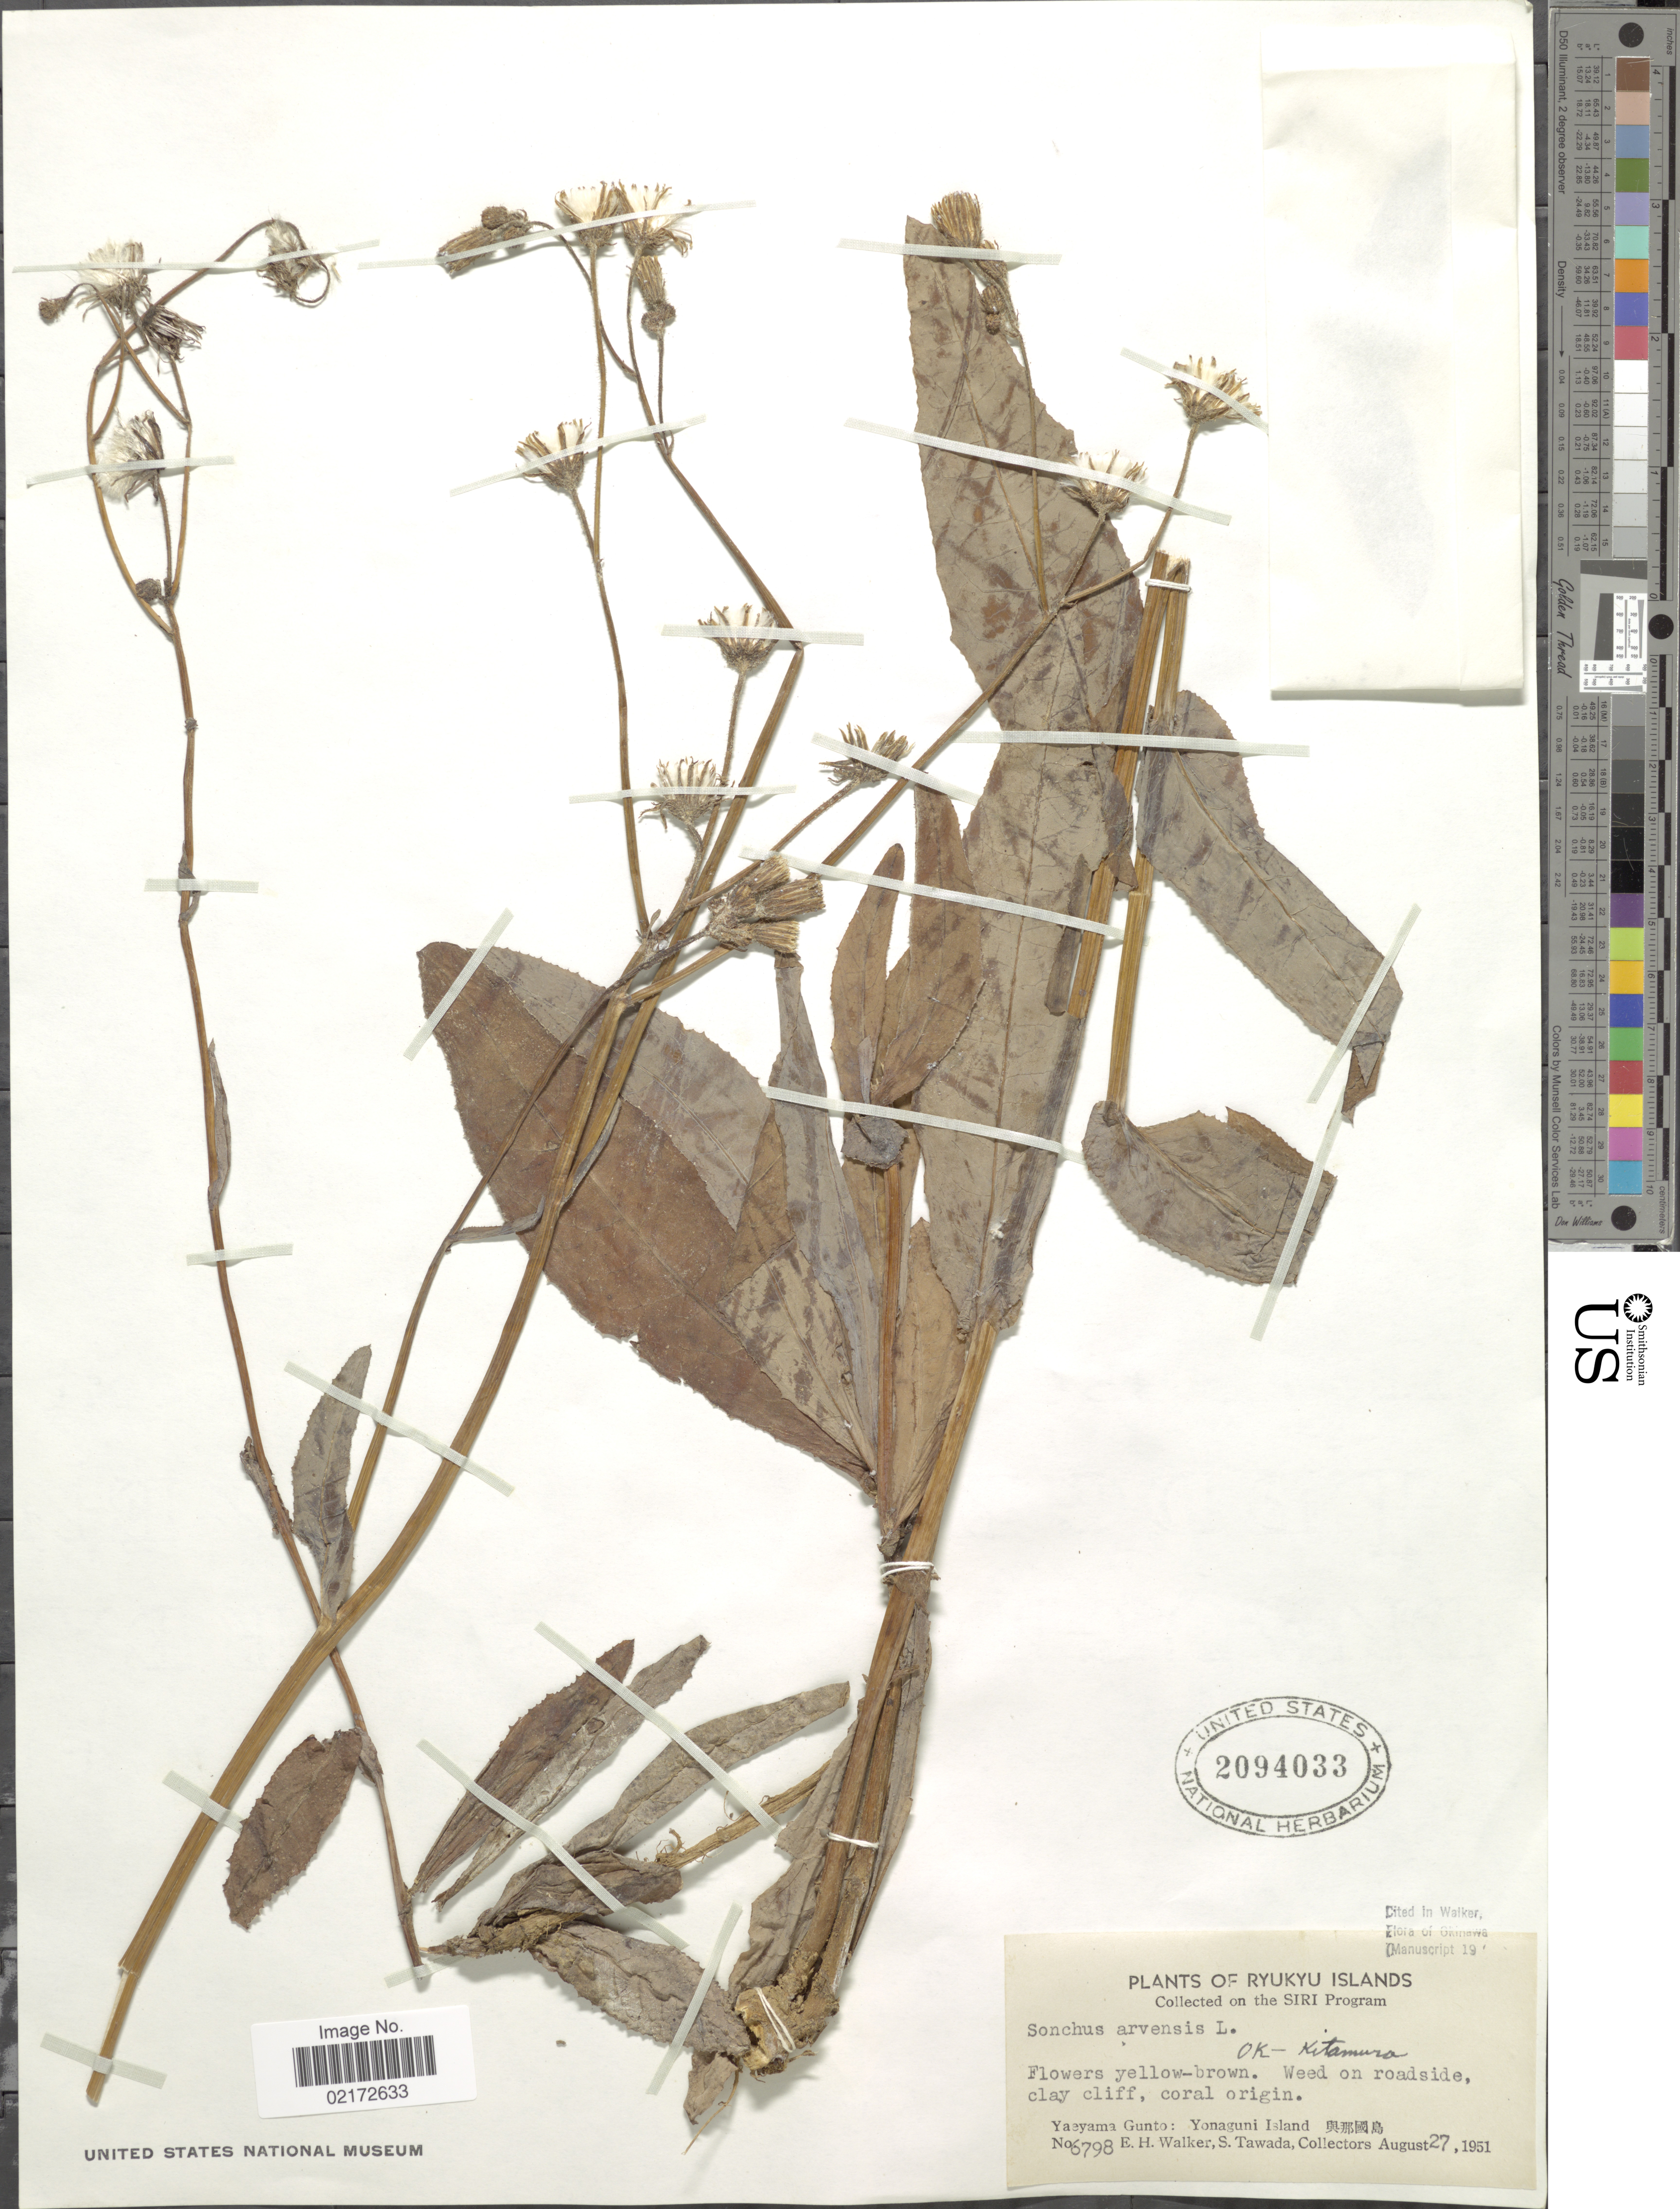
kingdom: Plantae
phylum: Tracheophyta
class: Magnoliopsida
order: Asterales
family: Asteraceae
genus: Sonchus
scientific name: Sonchus arvensis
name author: L.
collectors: E. H. Walker & S. Tawada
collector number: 6798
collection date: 1951-08-27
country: Japan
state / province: Okinawa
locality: Ryukyu Islands. On the SIRI Program. Yaeyama Gunto: Yonaguni Island X.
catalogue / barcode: US 2094033